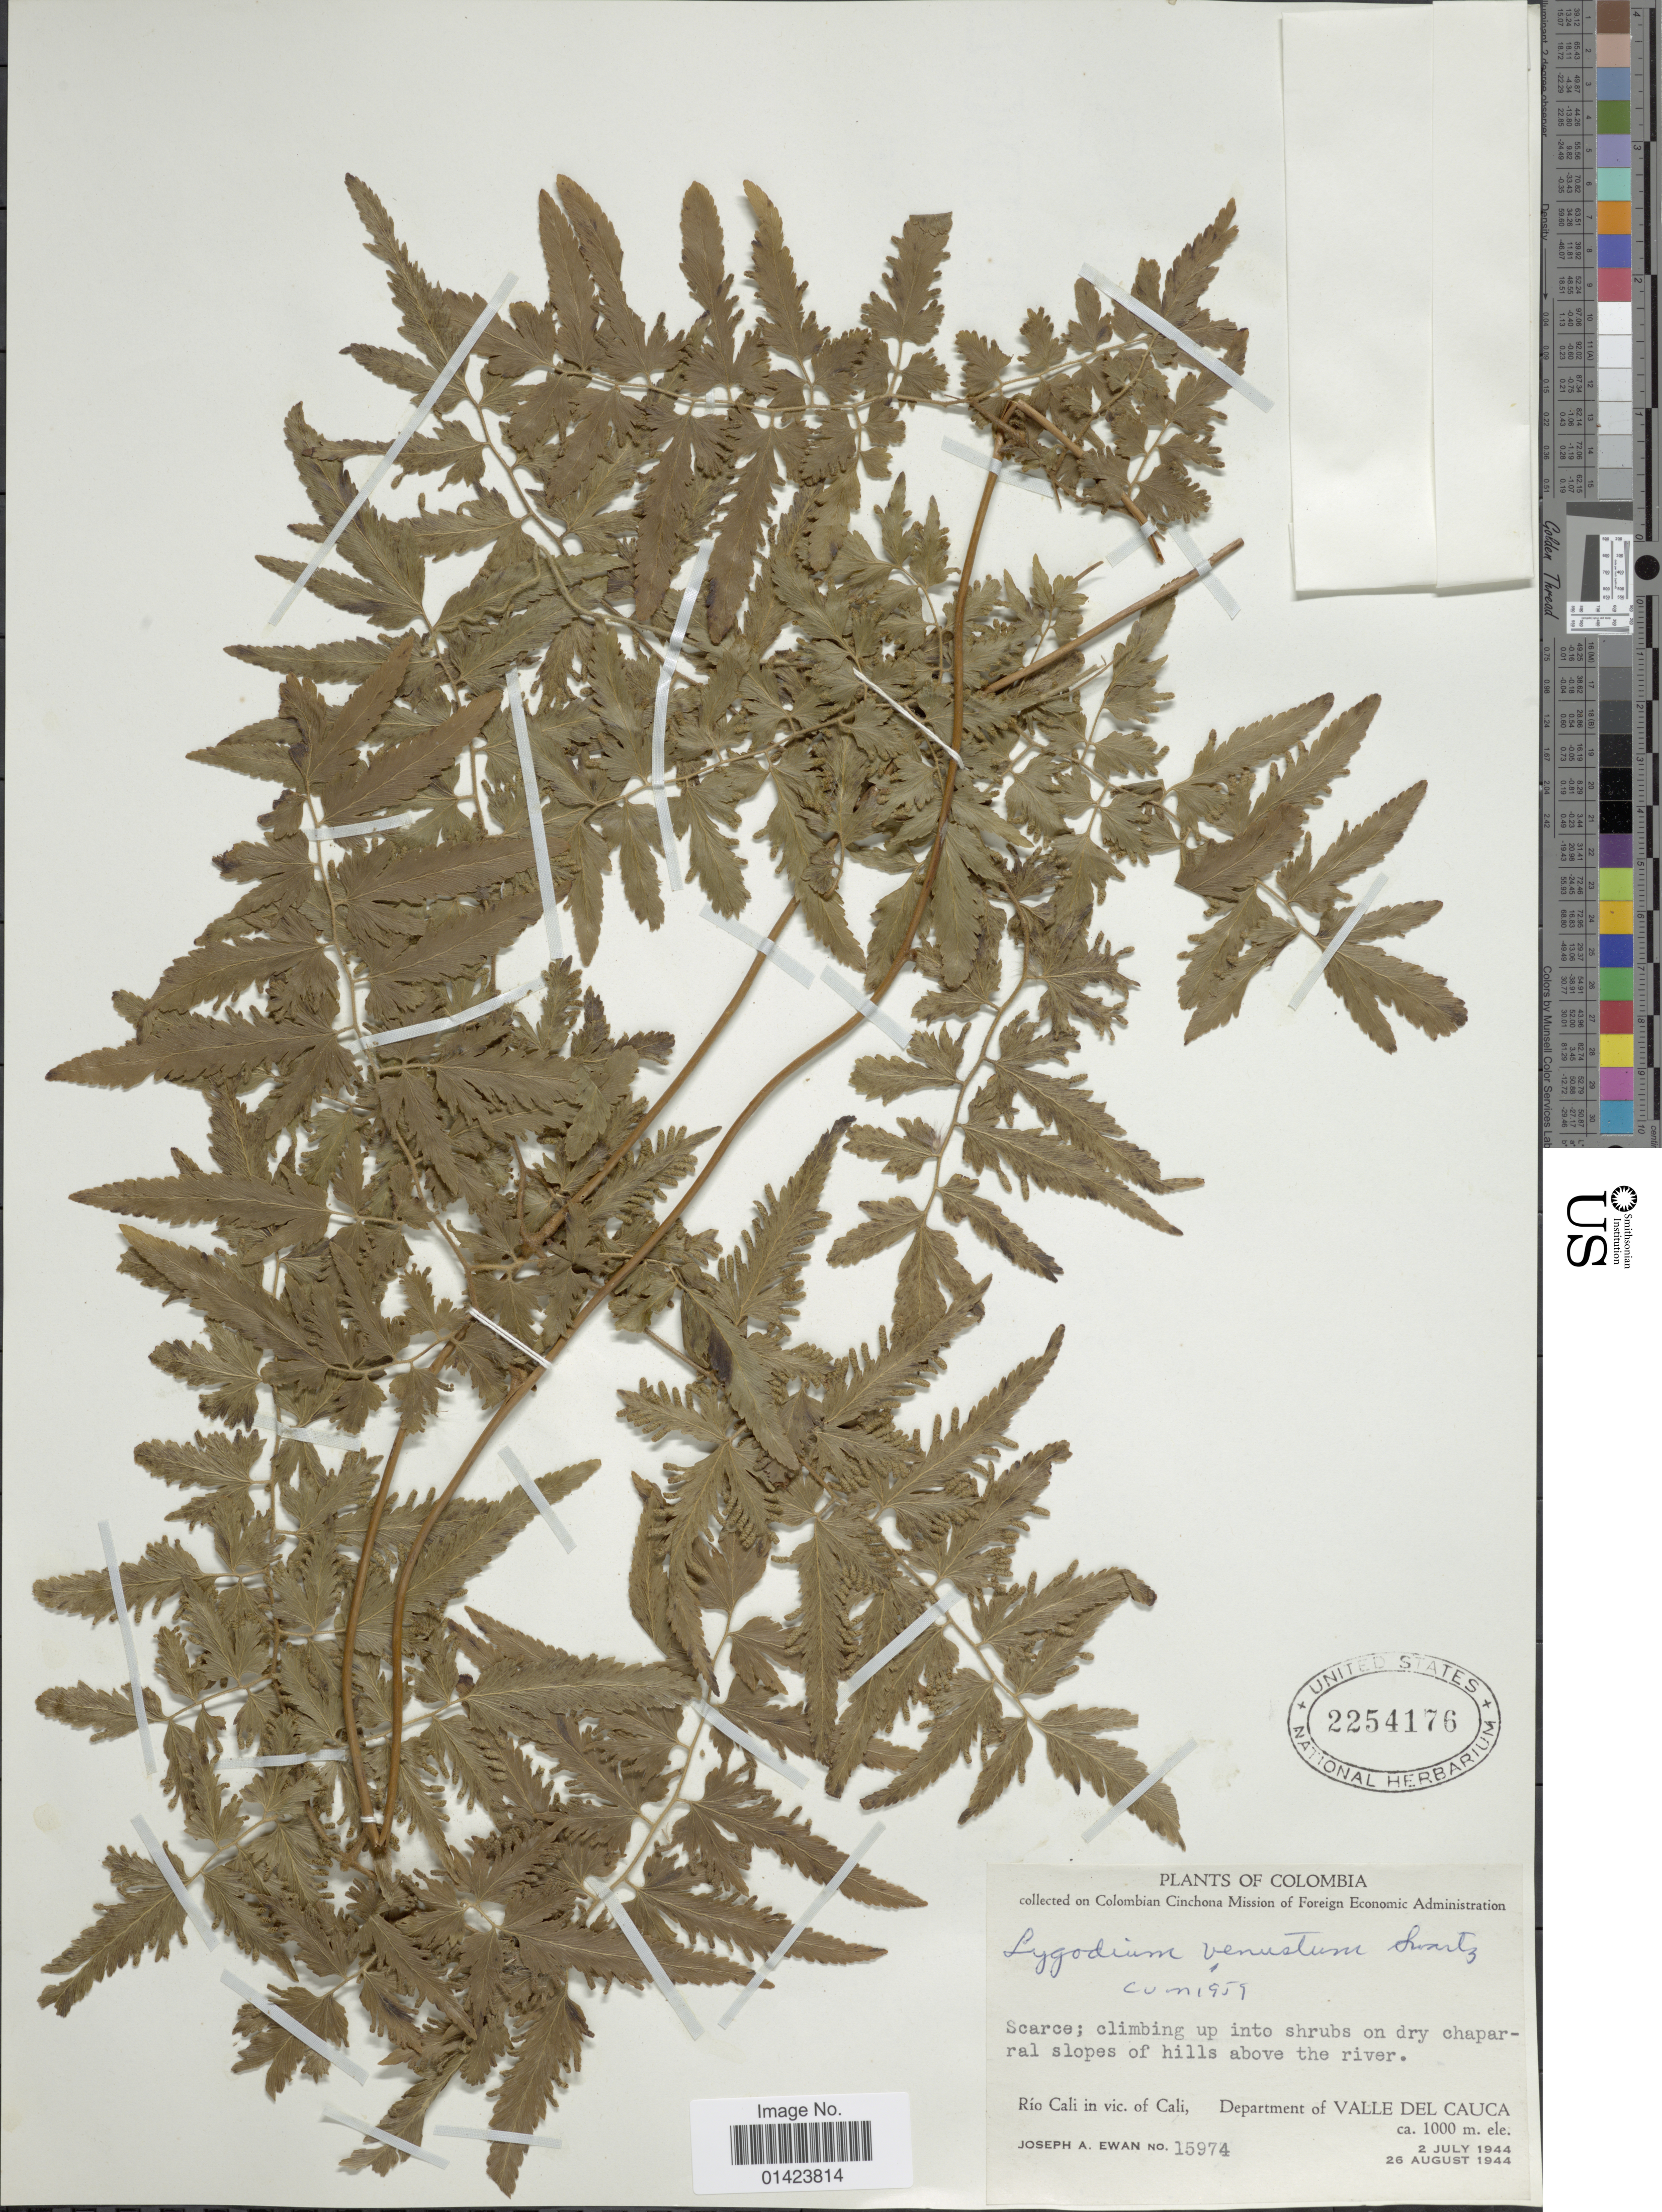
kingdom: Plantae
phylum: Tracheophyta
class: Polypodiopsida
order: Schizaeales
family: Lygodiaceae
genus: Lygodium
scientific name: Lygodium venustum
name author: Sw.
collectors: J. A. Ewan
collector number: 15974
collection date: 1944-07-02/1944-08-26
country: Colombia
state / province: Valle del Cauca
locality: Rio Cali in vic. of Cali, Department of Valle del Cauca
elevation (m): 1000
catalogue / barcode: US 2254176